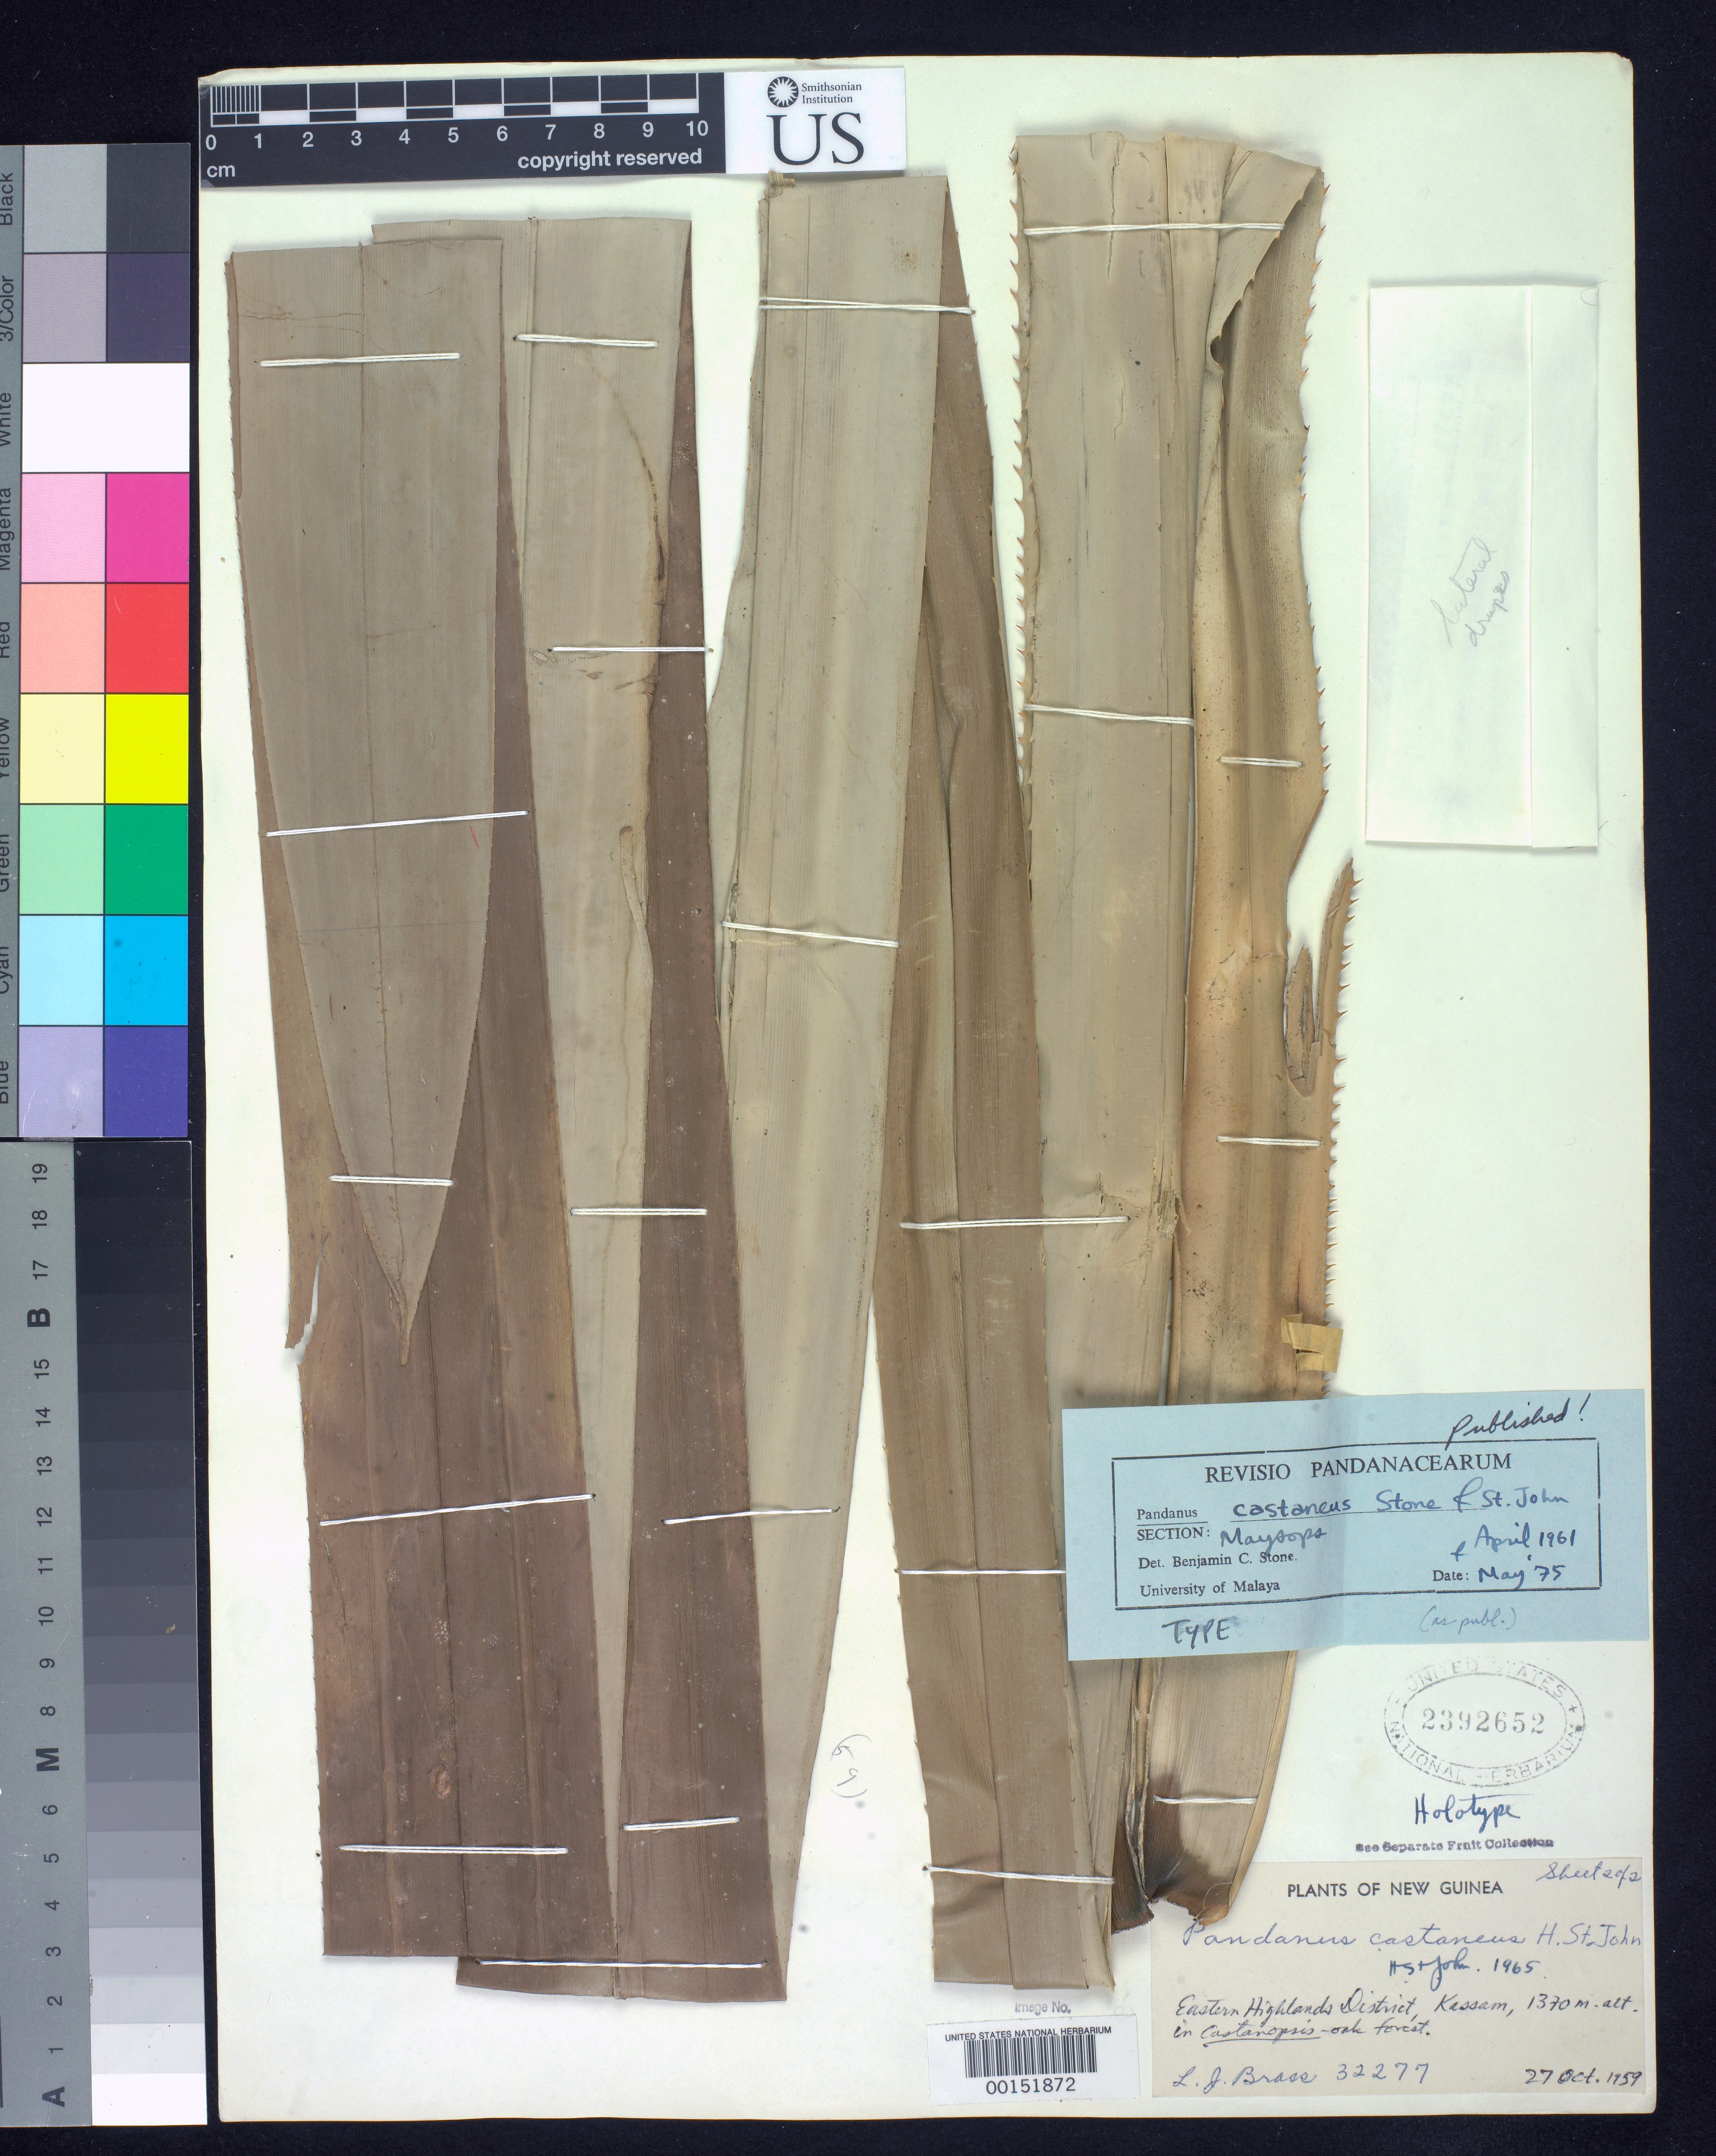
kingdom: Plantae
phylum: Tracheophyta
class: Liliopsida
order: Pandanales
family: Pandanaceae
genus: Pandanus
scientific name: Pandanus castaneus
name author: H. St. John & B.C. Stone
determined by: Stone, Benjamin C.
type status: Holotype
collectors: L. J. Brass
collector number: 32277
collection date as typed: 27 Oct 1959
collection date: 1959-10-27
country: Papua New Guinea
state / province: Eastern Highlands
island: New Guinea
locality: Eastern Highlands District: Kassam.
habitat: In Castanopsis-oak forest.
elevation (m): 1370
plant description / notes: Cited by B.C. Stone, 1992, Blumea 37: 55.; Bulky fruit stored separately.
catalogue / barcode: US 2392652